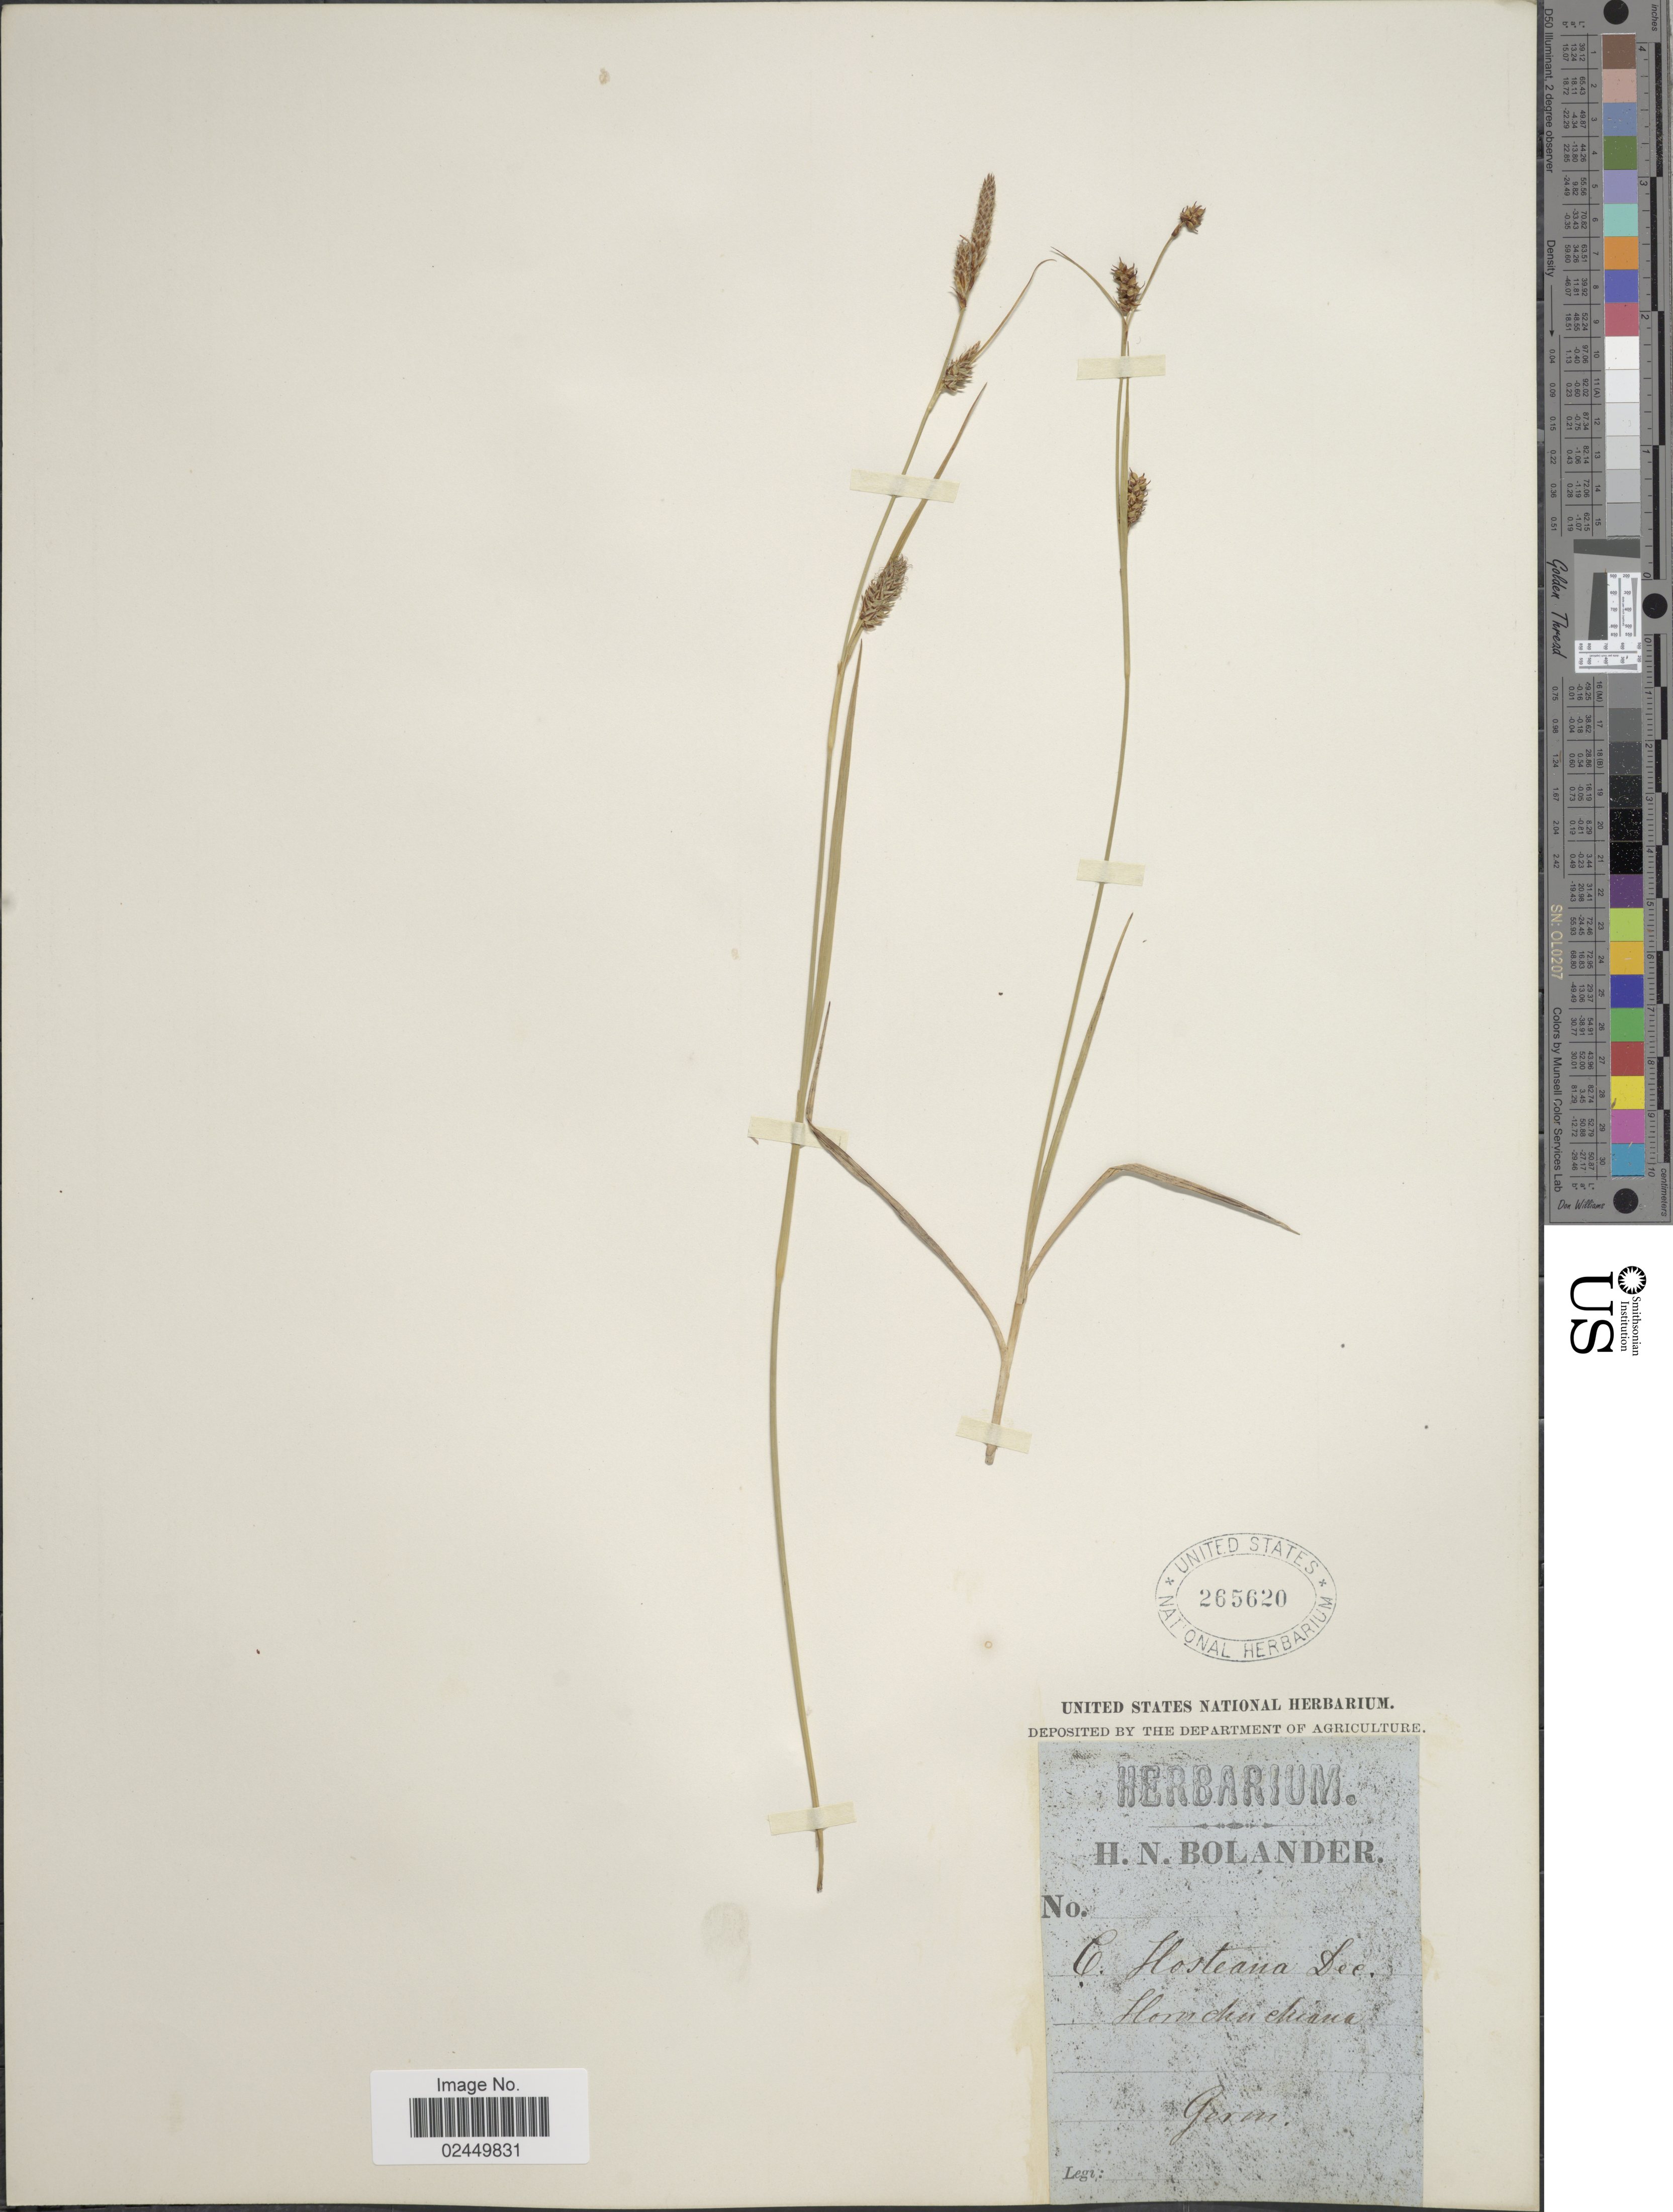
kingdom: Plantae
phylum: Tracheophyta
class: Liliopsida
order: Poales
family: Cyperaceae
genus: Carex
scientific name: Carex hostiana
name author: DC.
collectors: H. N. Bolander (herbarium)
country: Germany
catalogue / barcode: US 265620